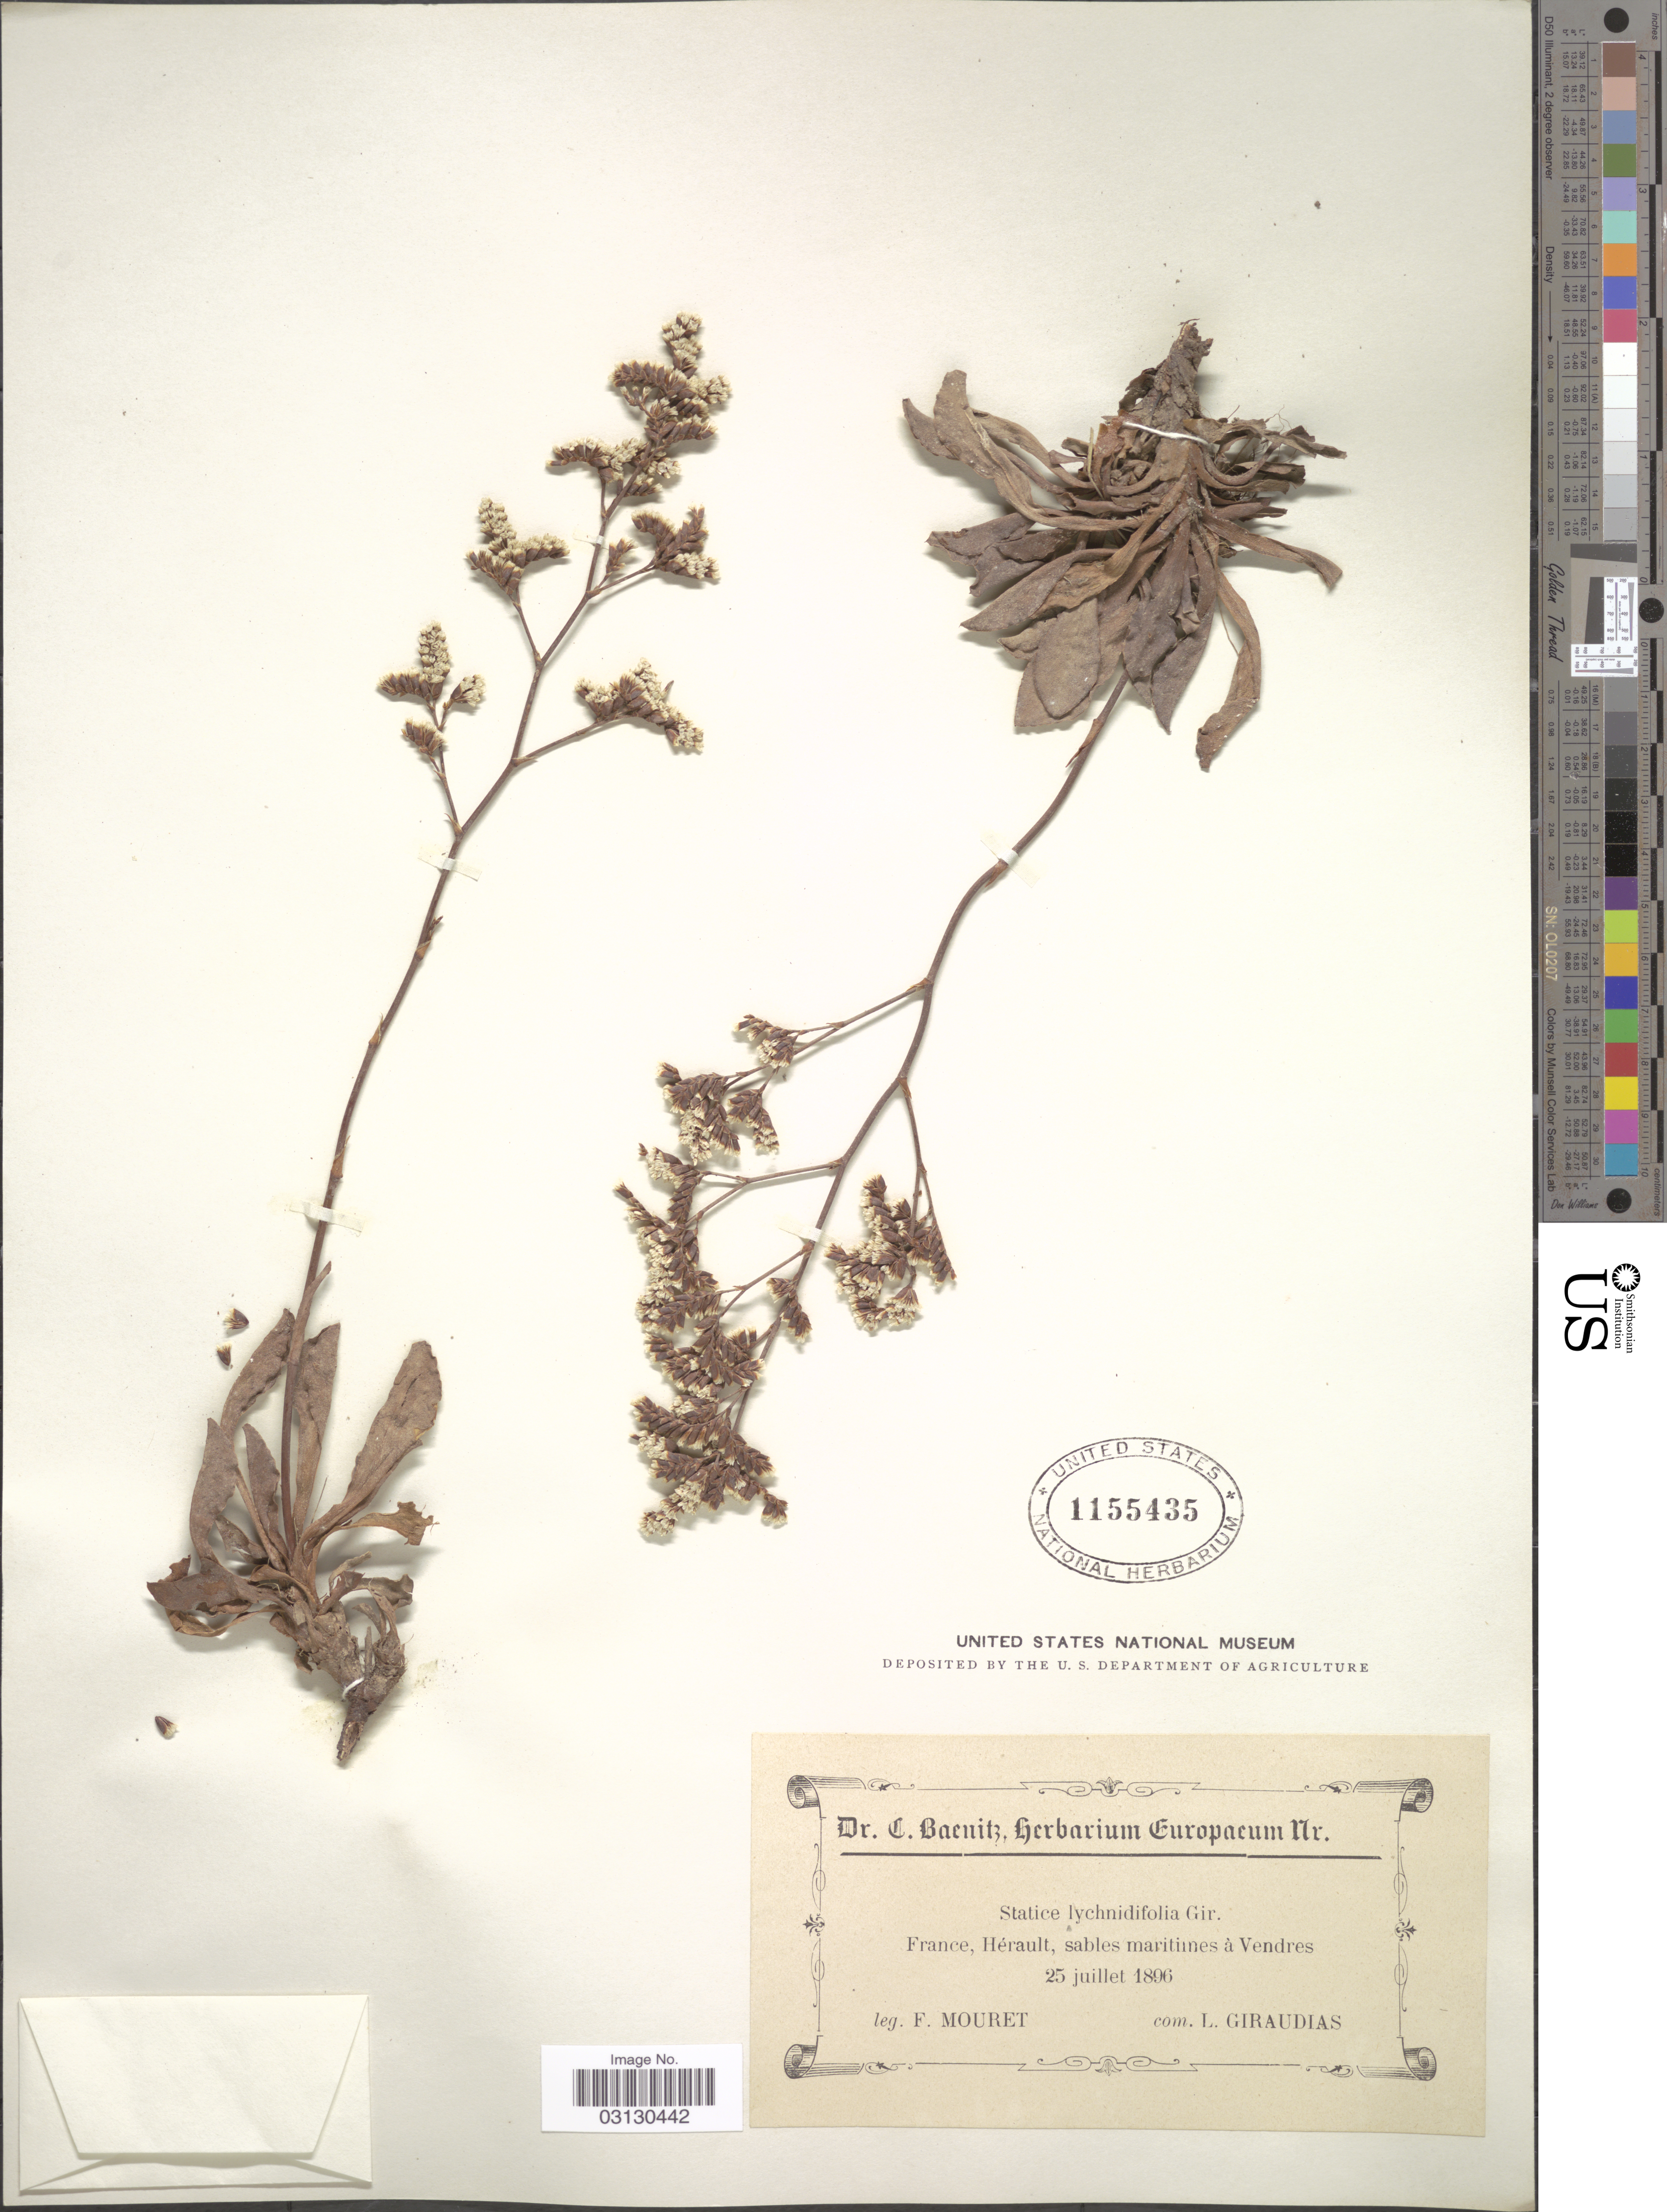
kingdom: Plantae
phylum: Tracheophyta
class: Magnoliopsida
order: Caryophyllales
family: Plumbaginaceae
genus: Limonium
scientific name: Limonium lychnidifolium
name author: (Girard) Kuntze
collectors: F. Mouret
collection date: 1896-07-25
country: France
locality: Hérault, sables maritimes à Vendres.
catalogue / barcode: US 1155435